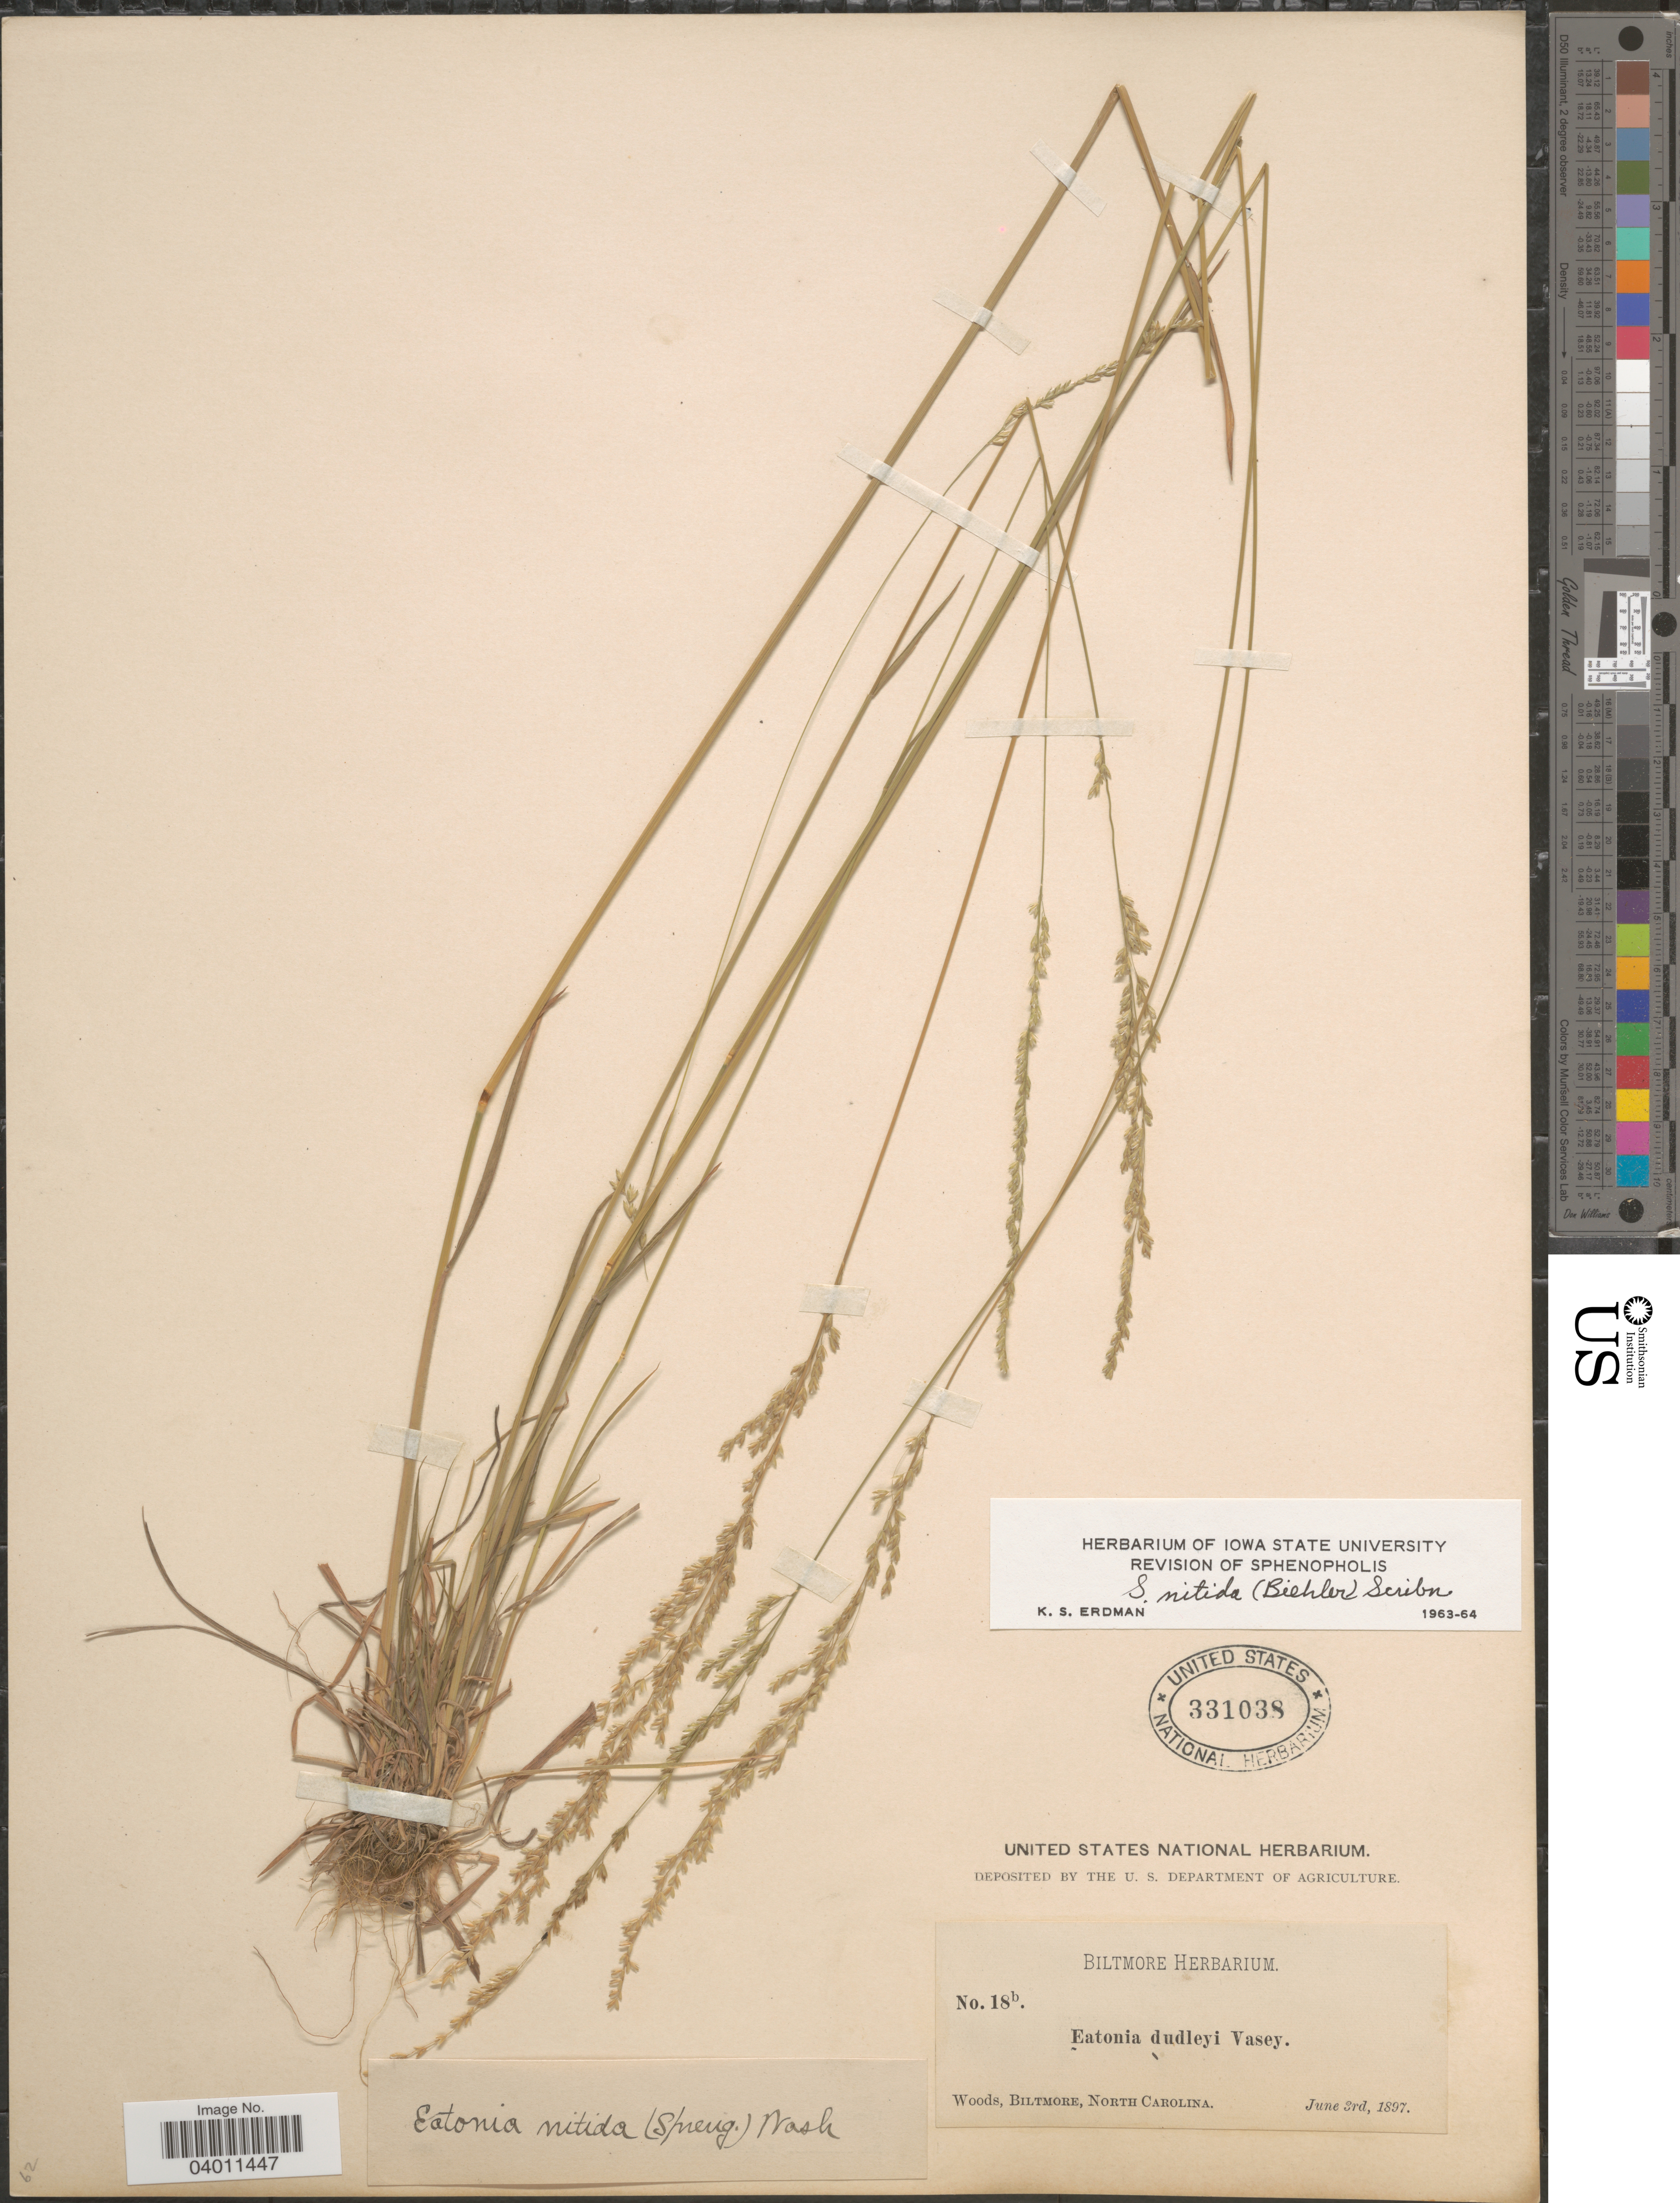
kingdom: Plantae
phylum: Tracheophyta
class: Liliopsida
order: Poales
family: Poaceae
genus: Sphenopholis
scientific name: Sphenopholis nitida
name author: (Biehler) Scribn.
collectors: ex herb. Biltmore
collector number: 18b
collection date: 1897-06-03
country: United States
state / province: North Carolina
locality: Woods, Biltmore.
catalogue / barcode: US 331038